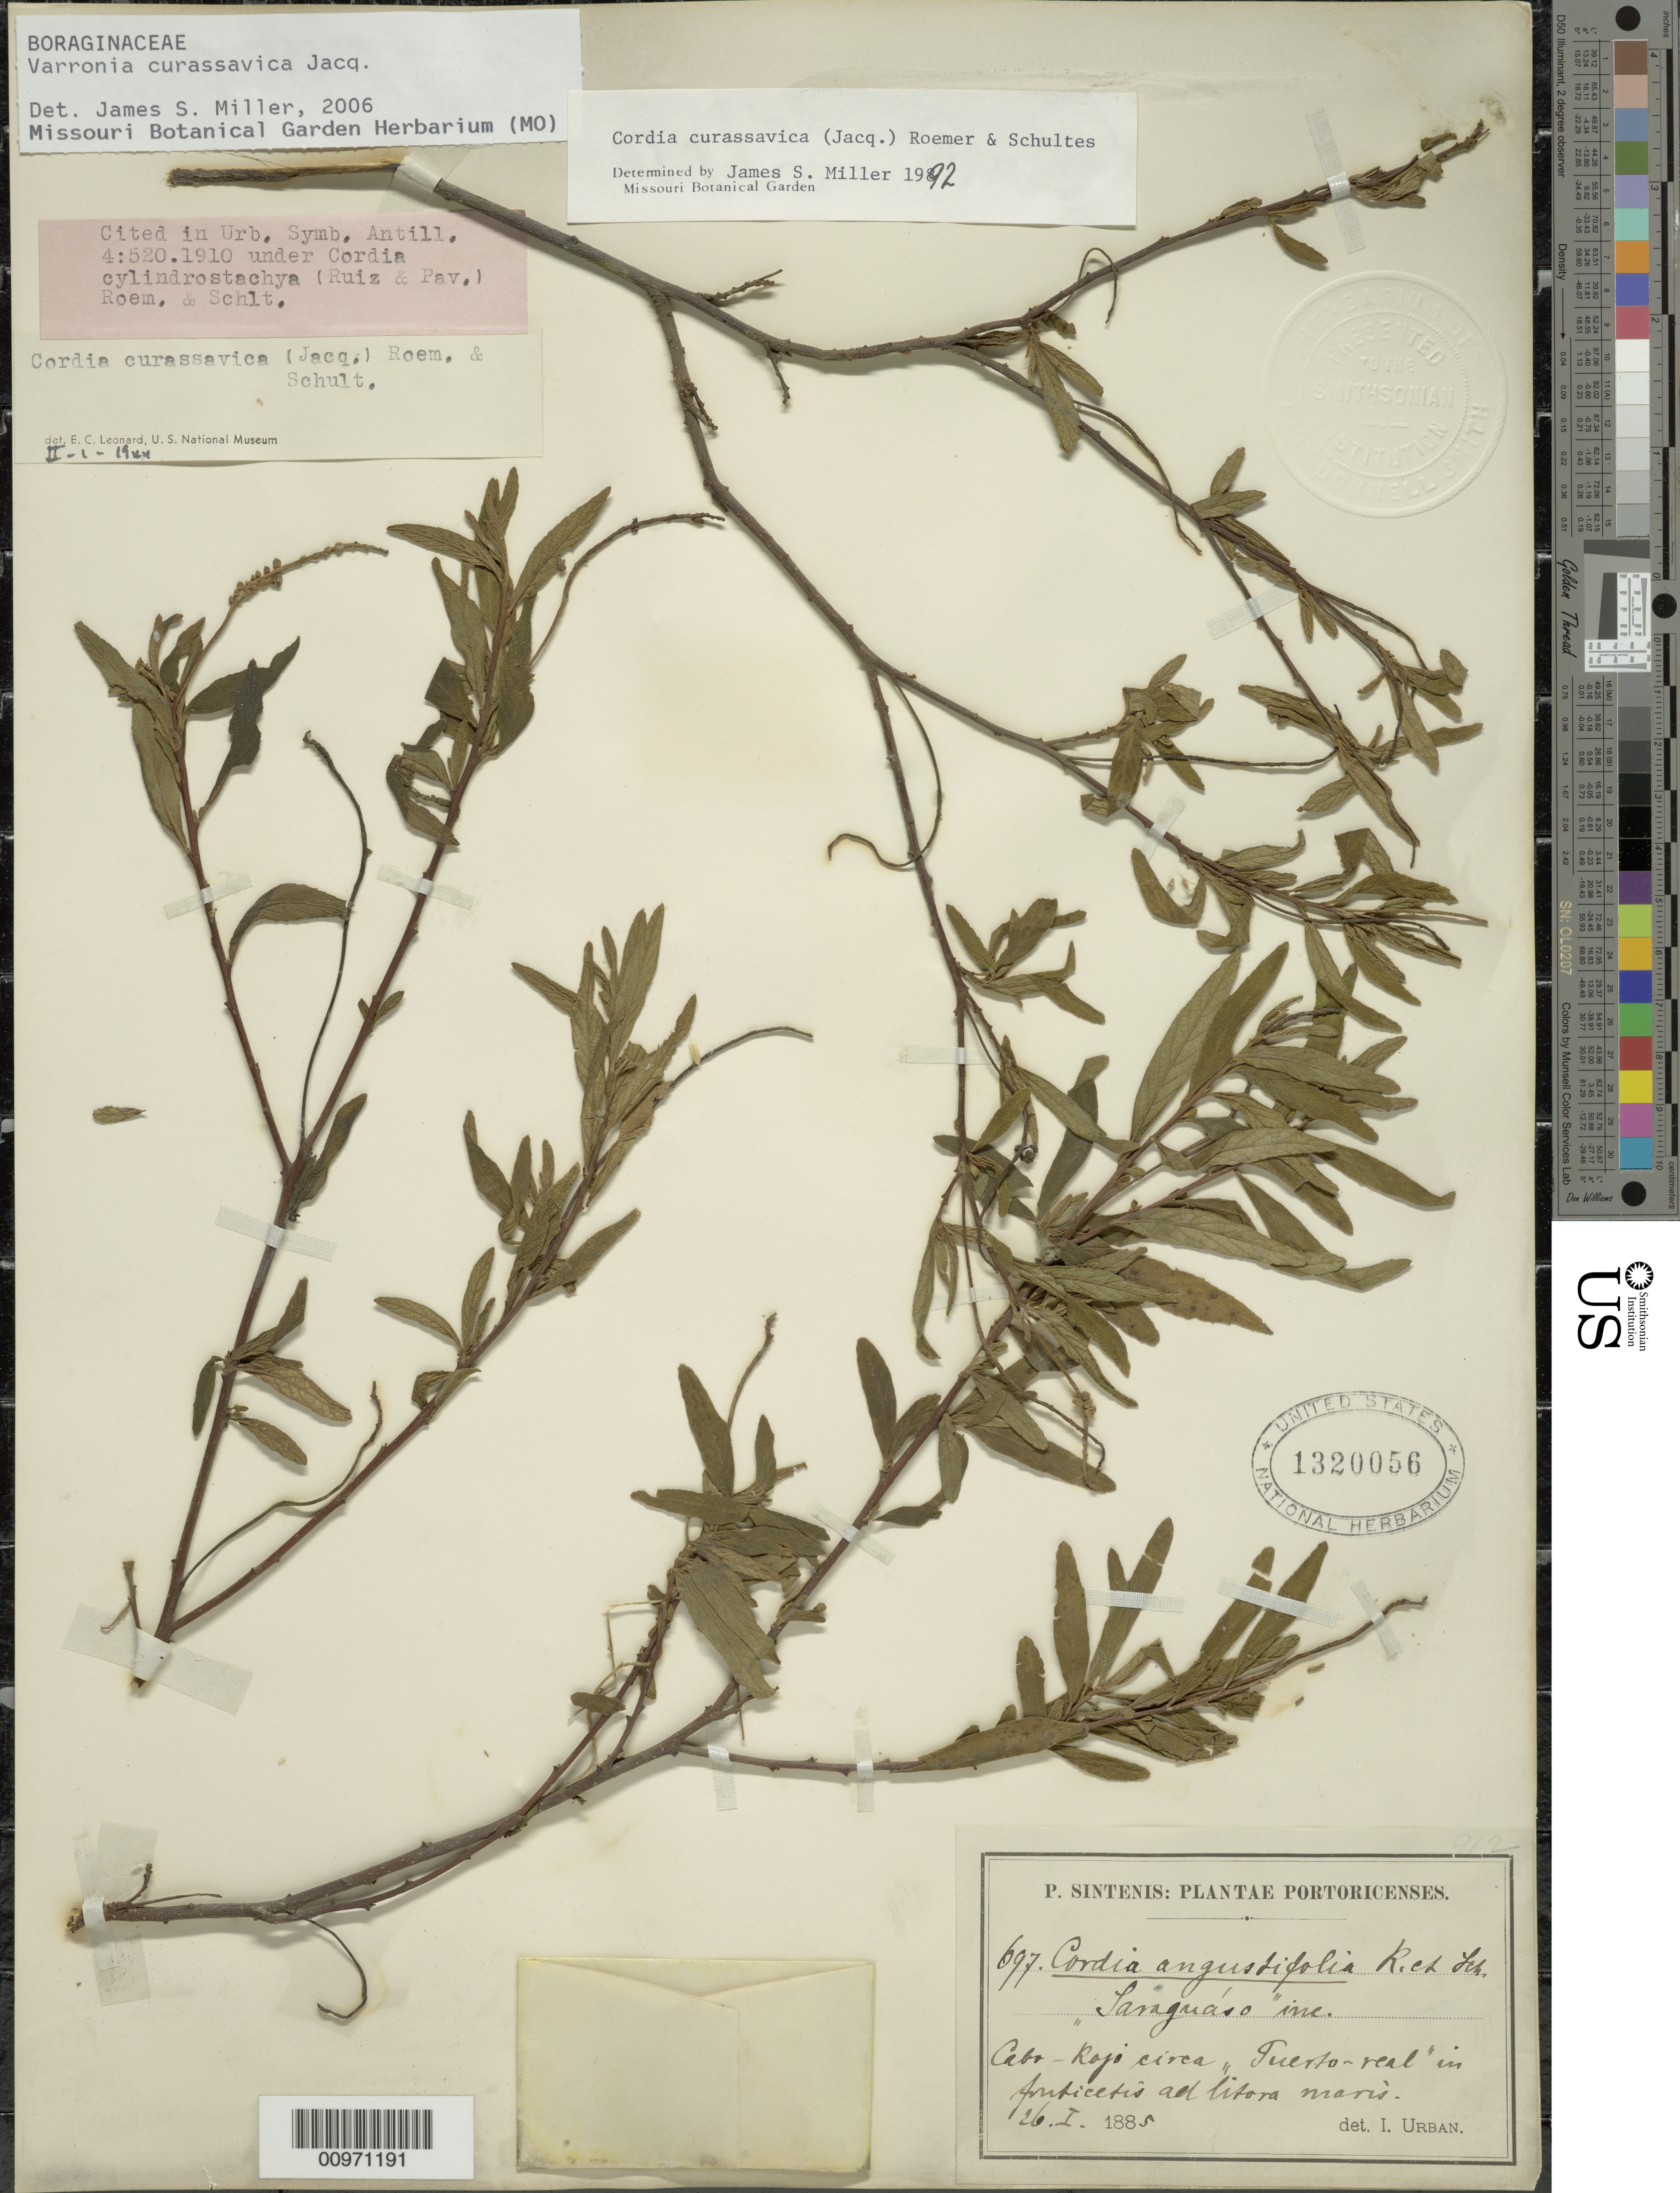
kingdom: Plantae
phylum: Tracheophyta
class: Magnoliopsida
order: Boraginales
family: Cordiaceae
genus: Varronia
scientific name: Varronia curassavica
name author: Jacq.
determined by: Miller, James S., (MO), Missouri Botanical Garden (UNITED STATES)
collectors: P. Sintenis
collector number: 697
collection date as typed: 26 Jan 1885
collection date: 1885-01-26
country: Puerto Rico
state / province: Cabo Rojo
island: Puerto Rico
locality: Cabo-Rojo circa Puerto-real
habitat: In fruticetis ad litora maris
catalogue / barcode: US 1320056